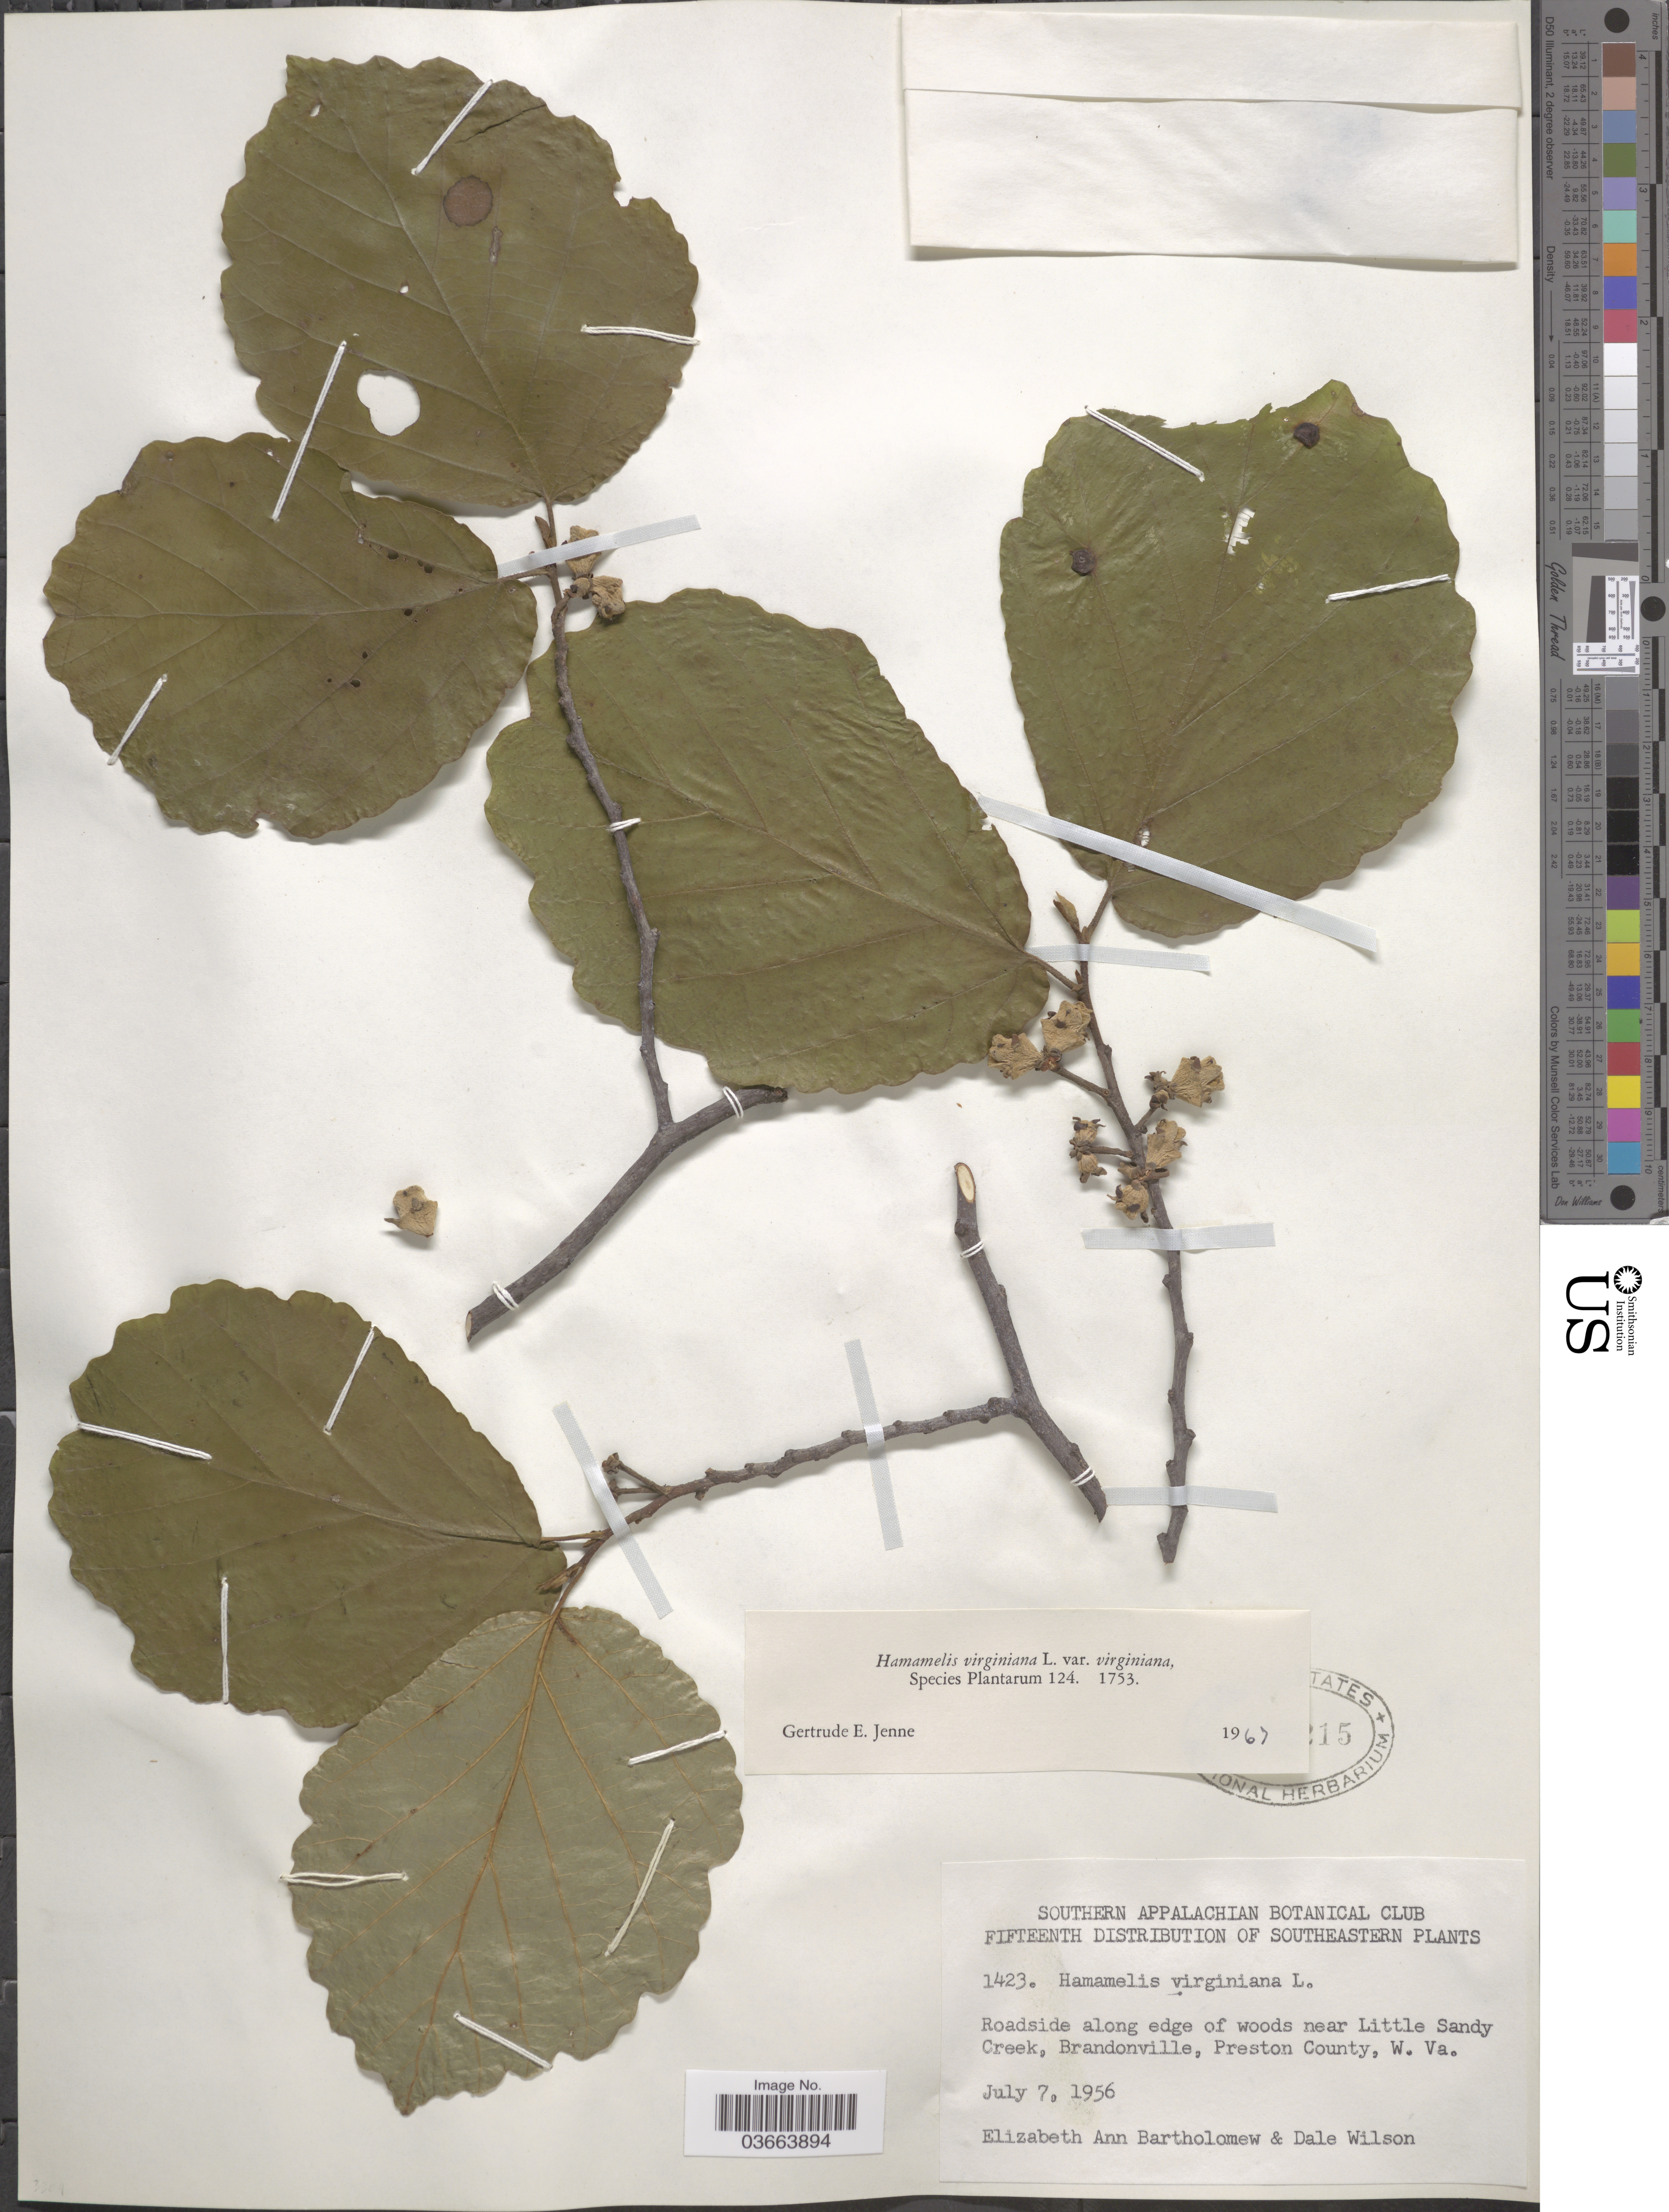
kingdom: Plantae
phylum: Tracheophyta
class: Magnoliopsida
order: Saxifragales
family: Hamamelidaceae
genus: Hamamelis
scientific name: Hamamelis virginiana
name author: L.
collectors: E. Bartholomew & D. Wilson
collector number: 1423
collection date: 1956-07-07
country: United States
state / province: West Virginia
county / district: Preston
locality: Roadside along edge of woods near Little Sandy Creek, Brandonville, Preston County.